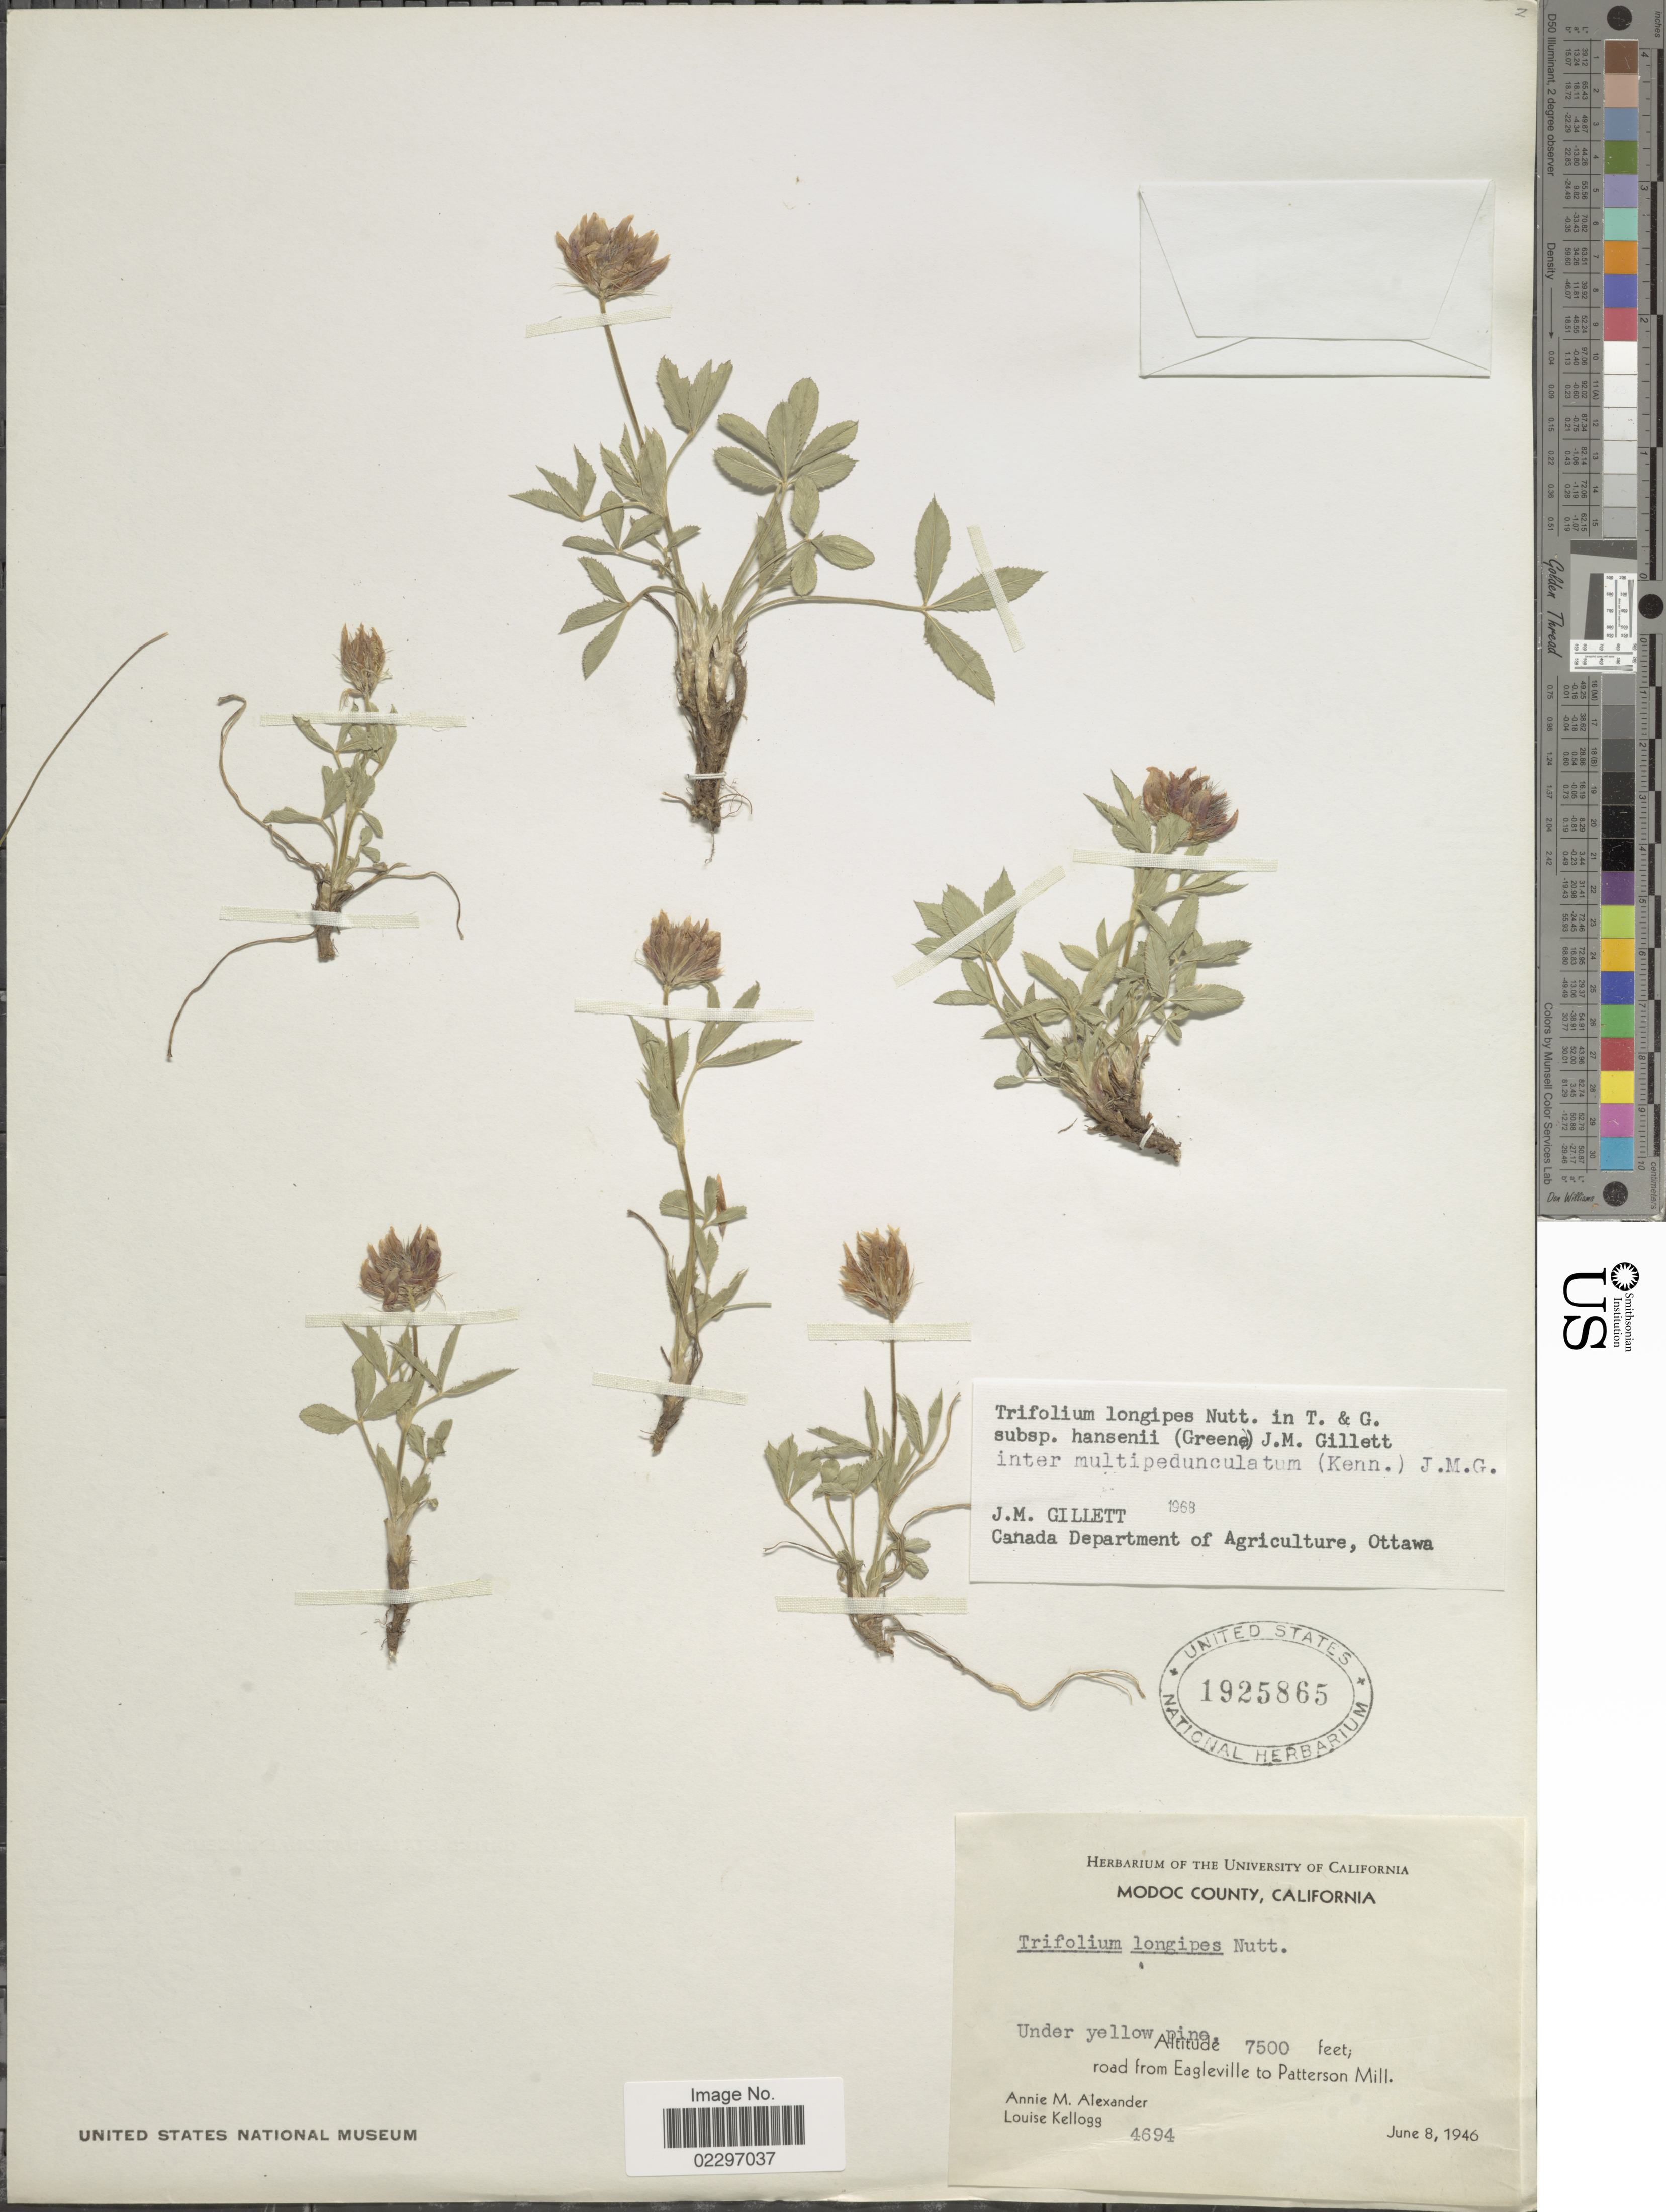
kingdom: Plantae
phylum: Tracheophyta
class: Magnoliopsida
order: Fabales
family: Fabaceae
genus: Trifolium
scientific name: Trifolium longipes subsp. multipedunculatum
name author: (P.B. Kenn.) J.M. Gillett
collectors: A. M. Alexander & L. Kellogg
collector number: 4694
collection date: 1946-06-08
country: United States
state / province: California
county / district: Modoc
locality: Modoc County. Road from Eagleville to Patterson Mill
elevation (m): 2286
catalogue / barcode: US 1925865